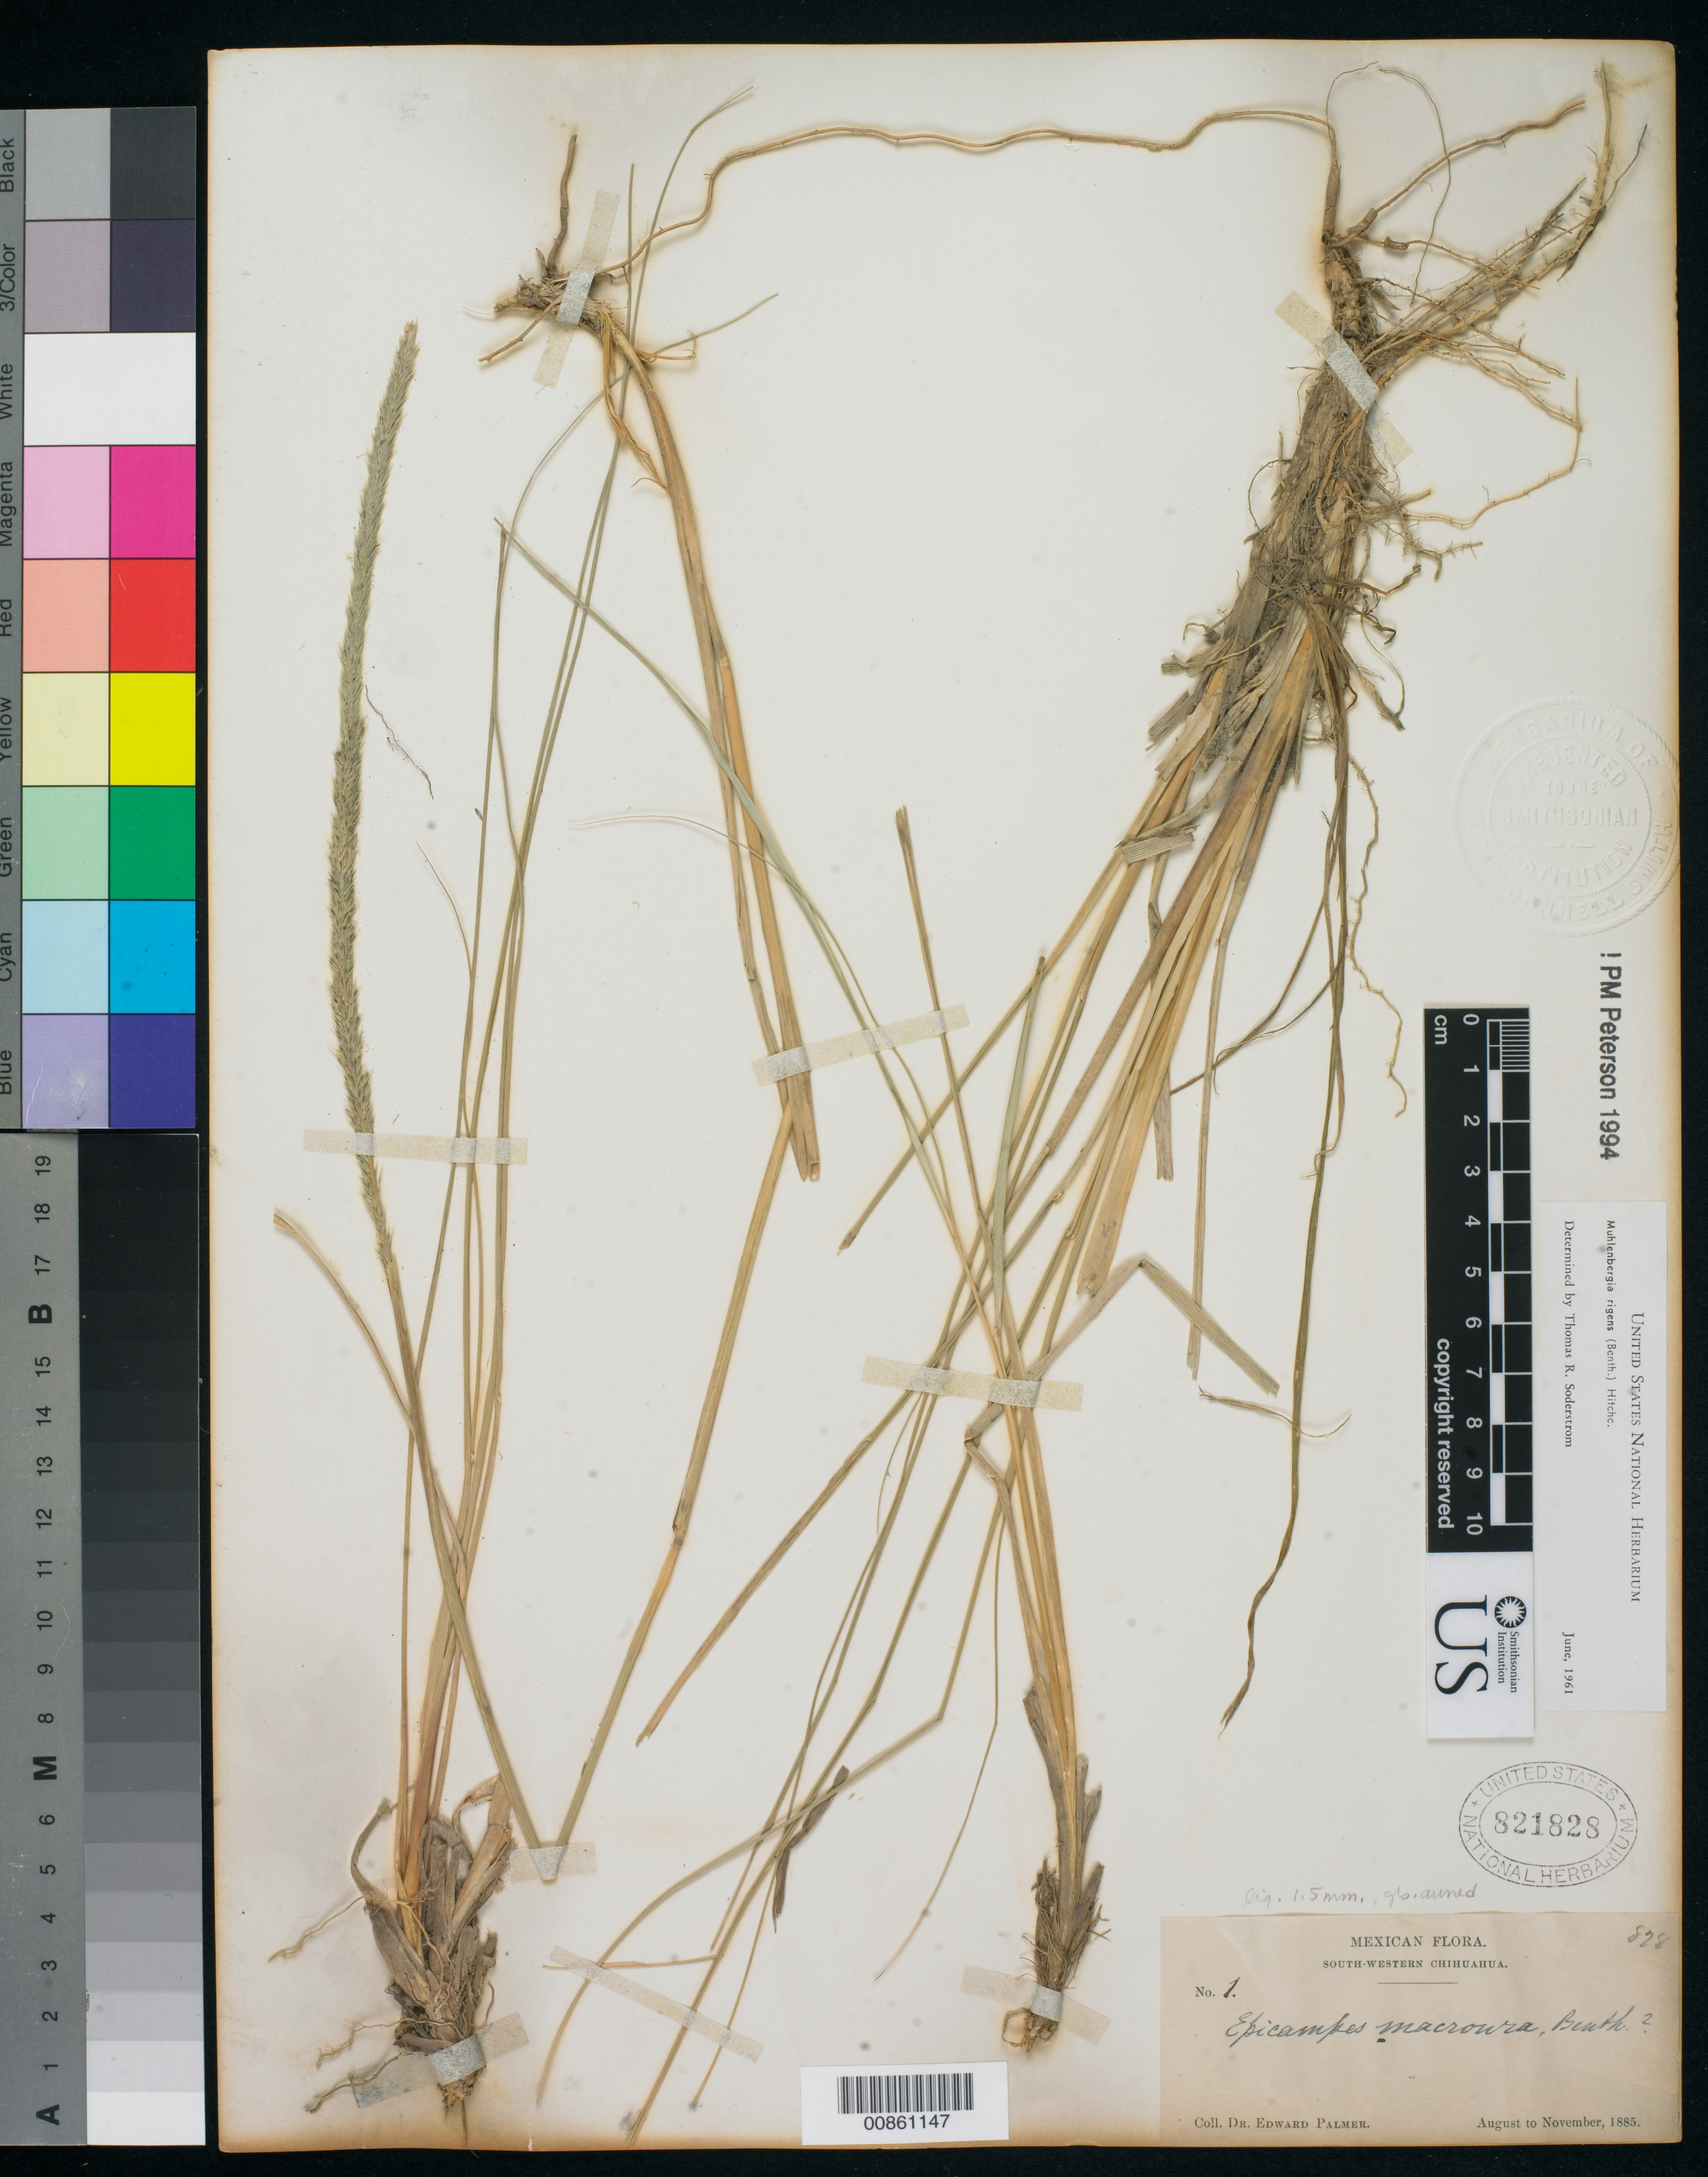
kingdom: Plantae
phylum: Tracheophyta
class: Liliopsida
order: Poales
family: Poaceae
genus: Muhlenbergia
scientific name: Muhlenbergia rigens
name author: (Benth.) Hitchc.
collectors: E. Palmer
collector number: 1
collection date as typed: Aug 1885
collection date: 1885-08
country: Mexico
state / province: Chihuahua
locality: Soutwestern Chihuahua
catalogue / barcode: US 821828